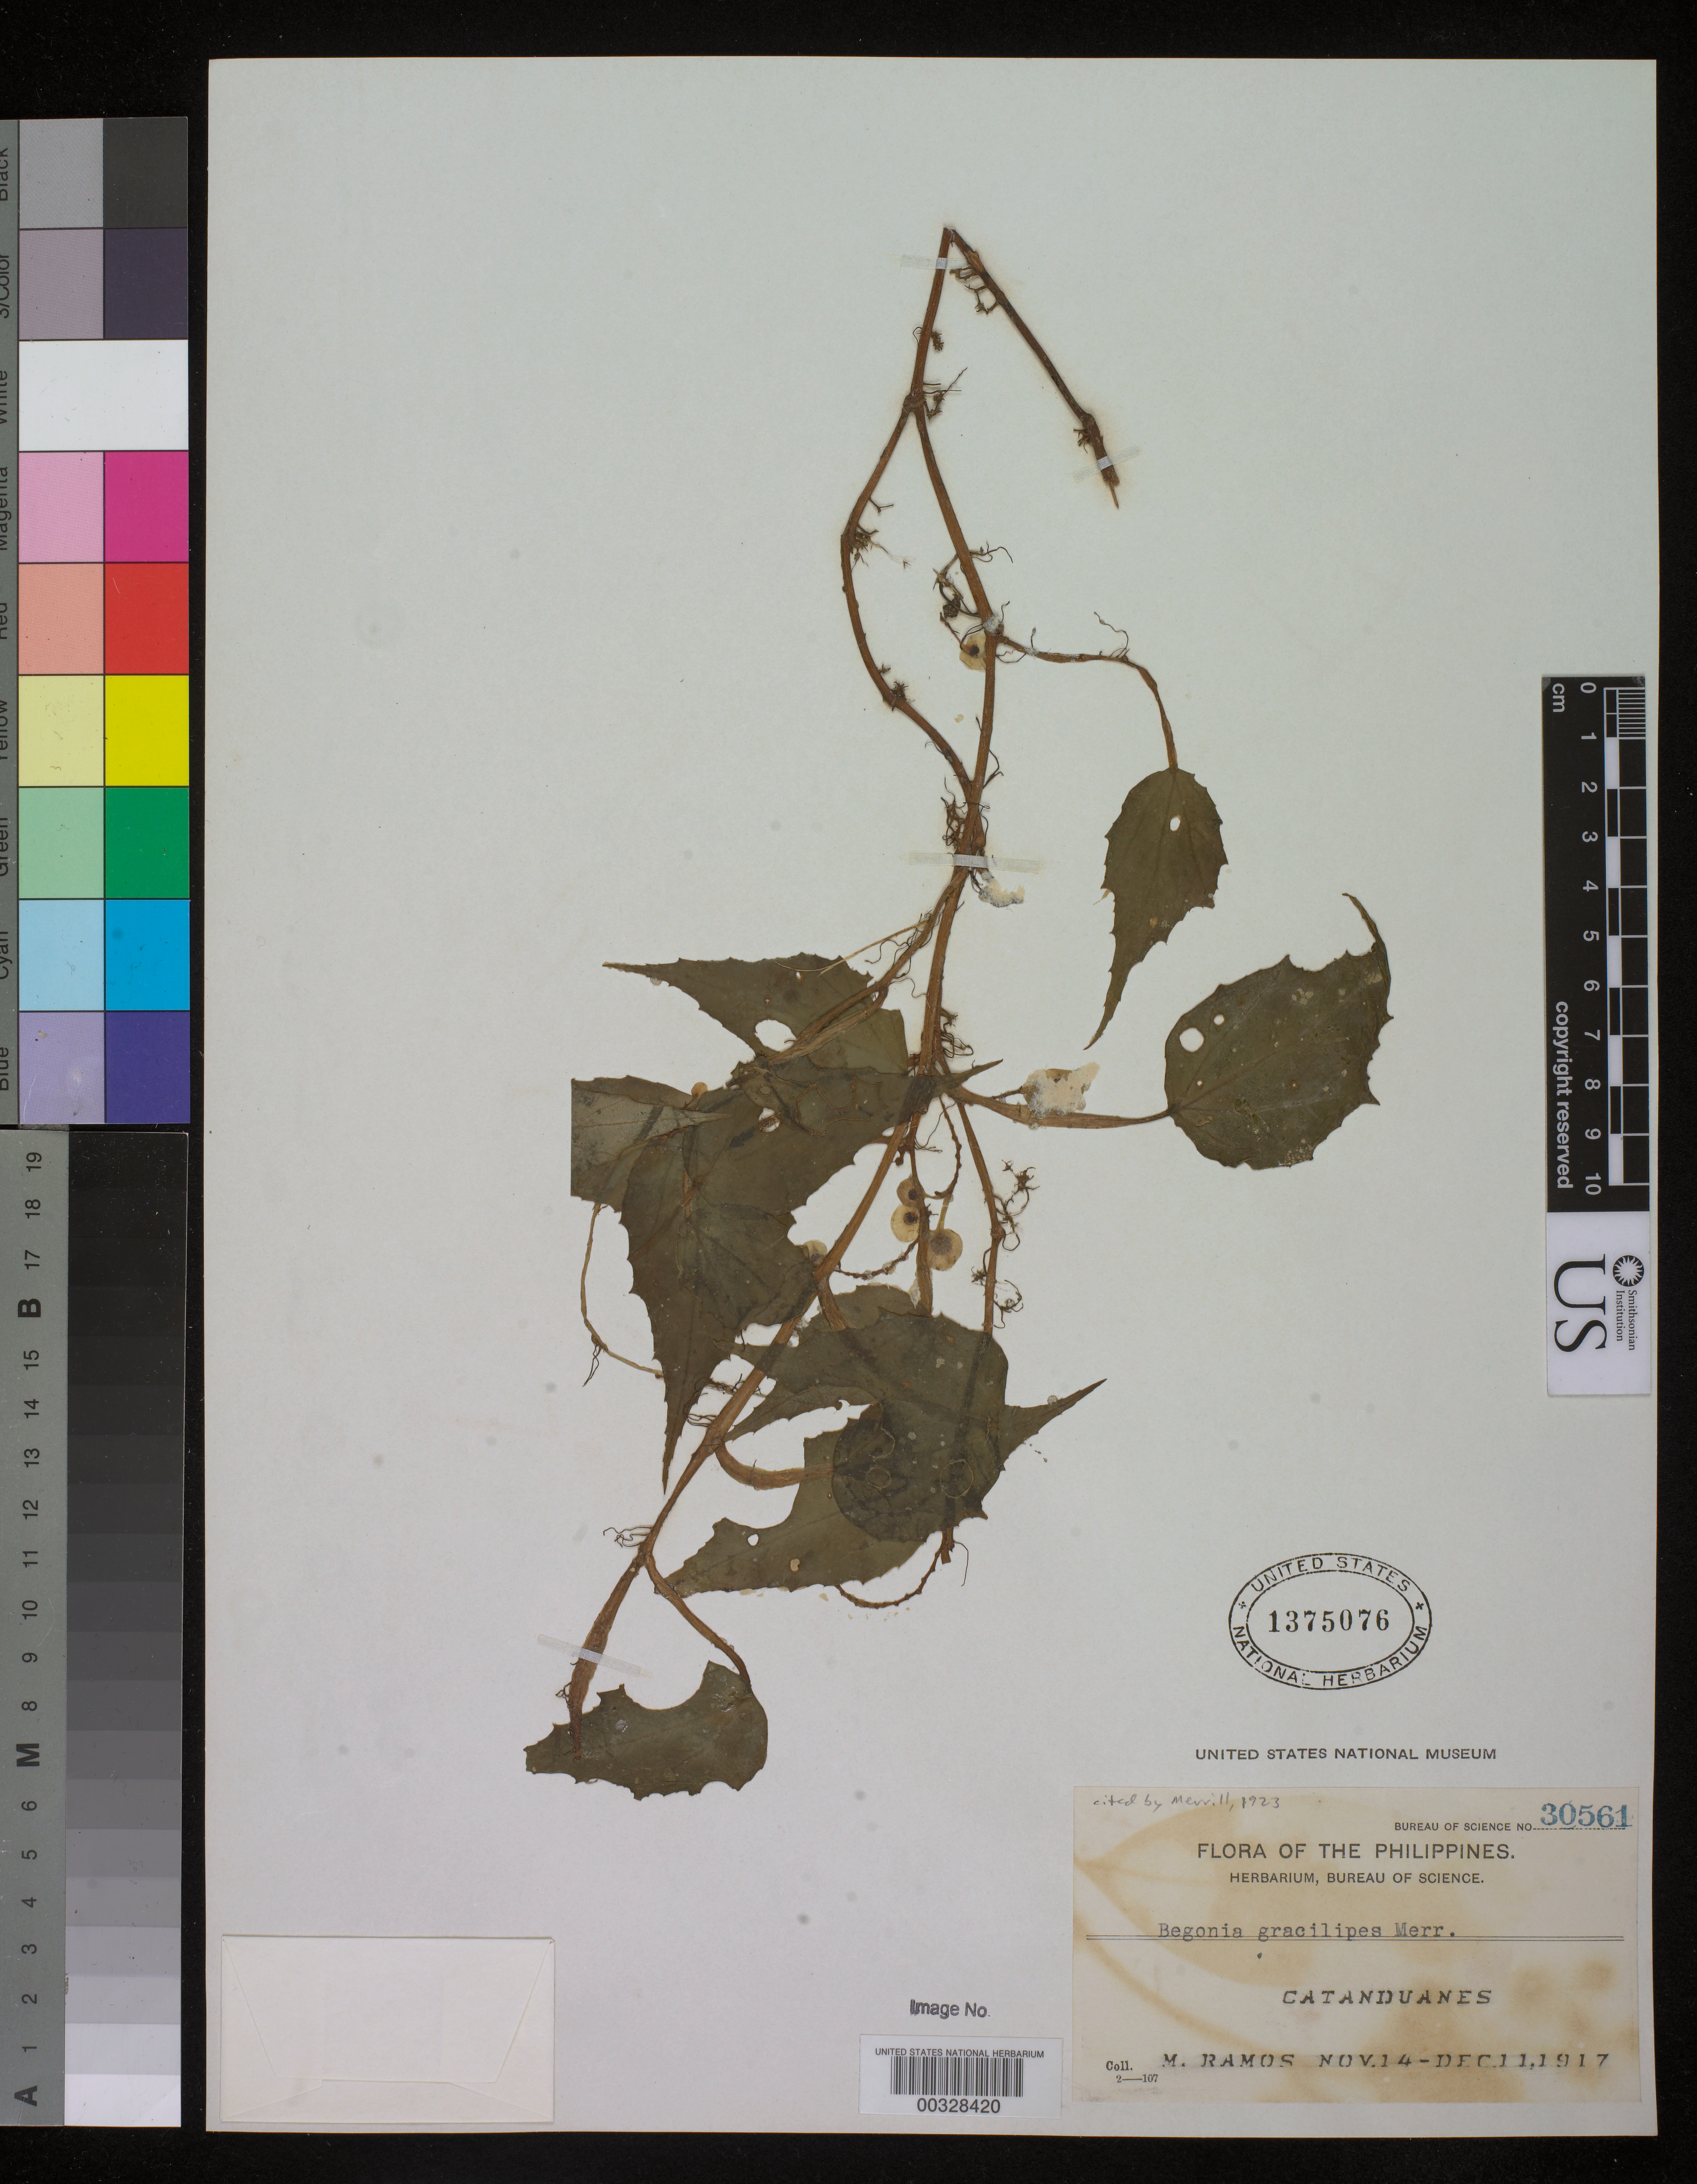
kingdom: Plantae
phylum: Tracheophyta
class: Magnoliopsida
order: Cucurbitales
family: Begoniaceae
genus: Begonia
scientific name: Begonia gracilipes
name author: Merr.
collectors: M. Ramos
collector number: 30561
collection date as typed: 14 Dec 1917 to 11 Dec 1917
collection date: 1917-12-11/1917-12-14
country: Philippines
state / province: Bicol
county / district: Catanduanes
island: Catanduanes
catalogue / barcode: US 1375076